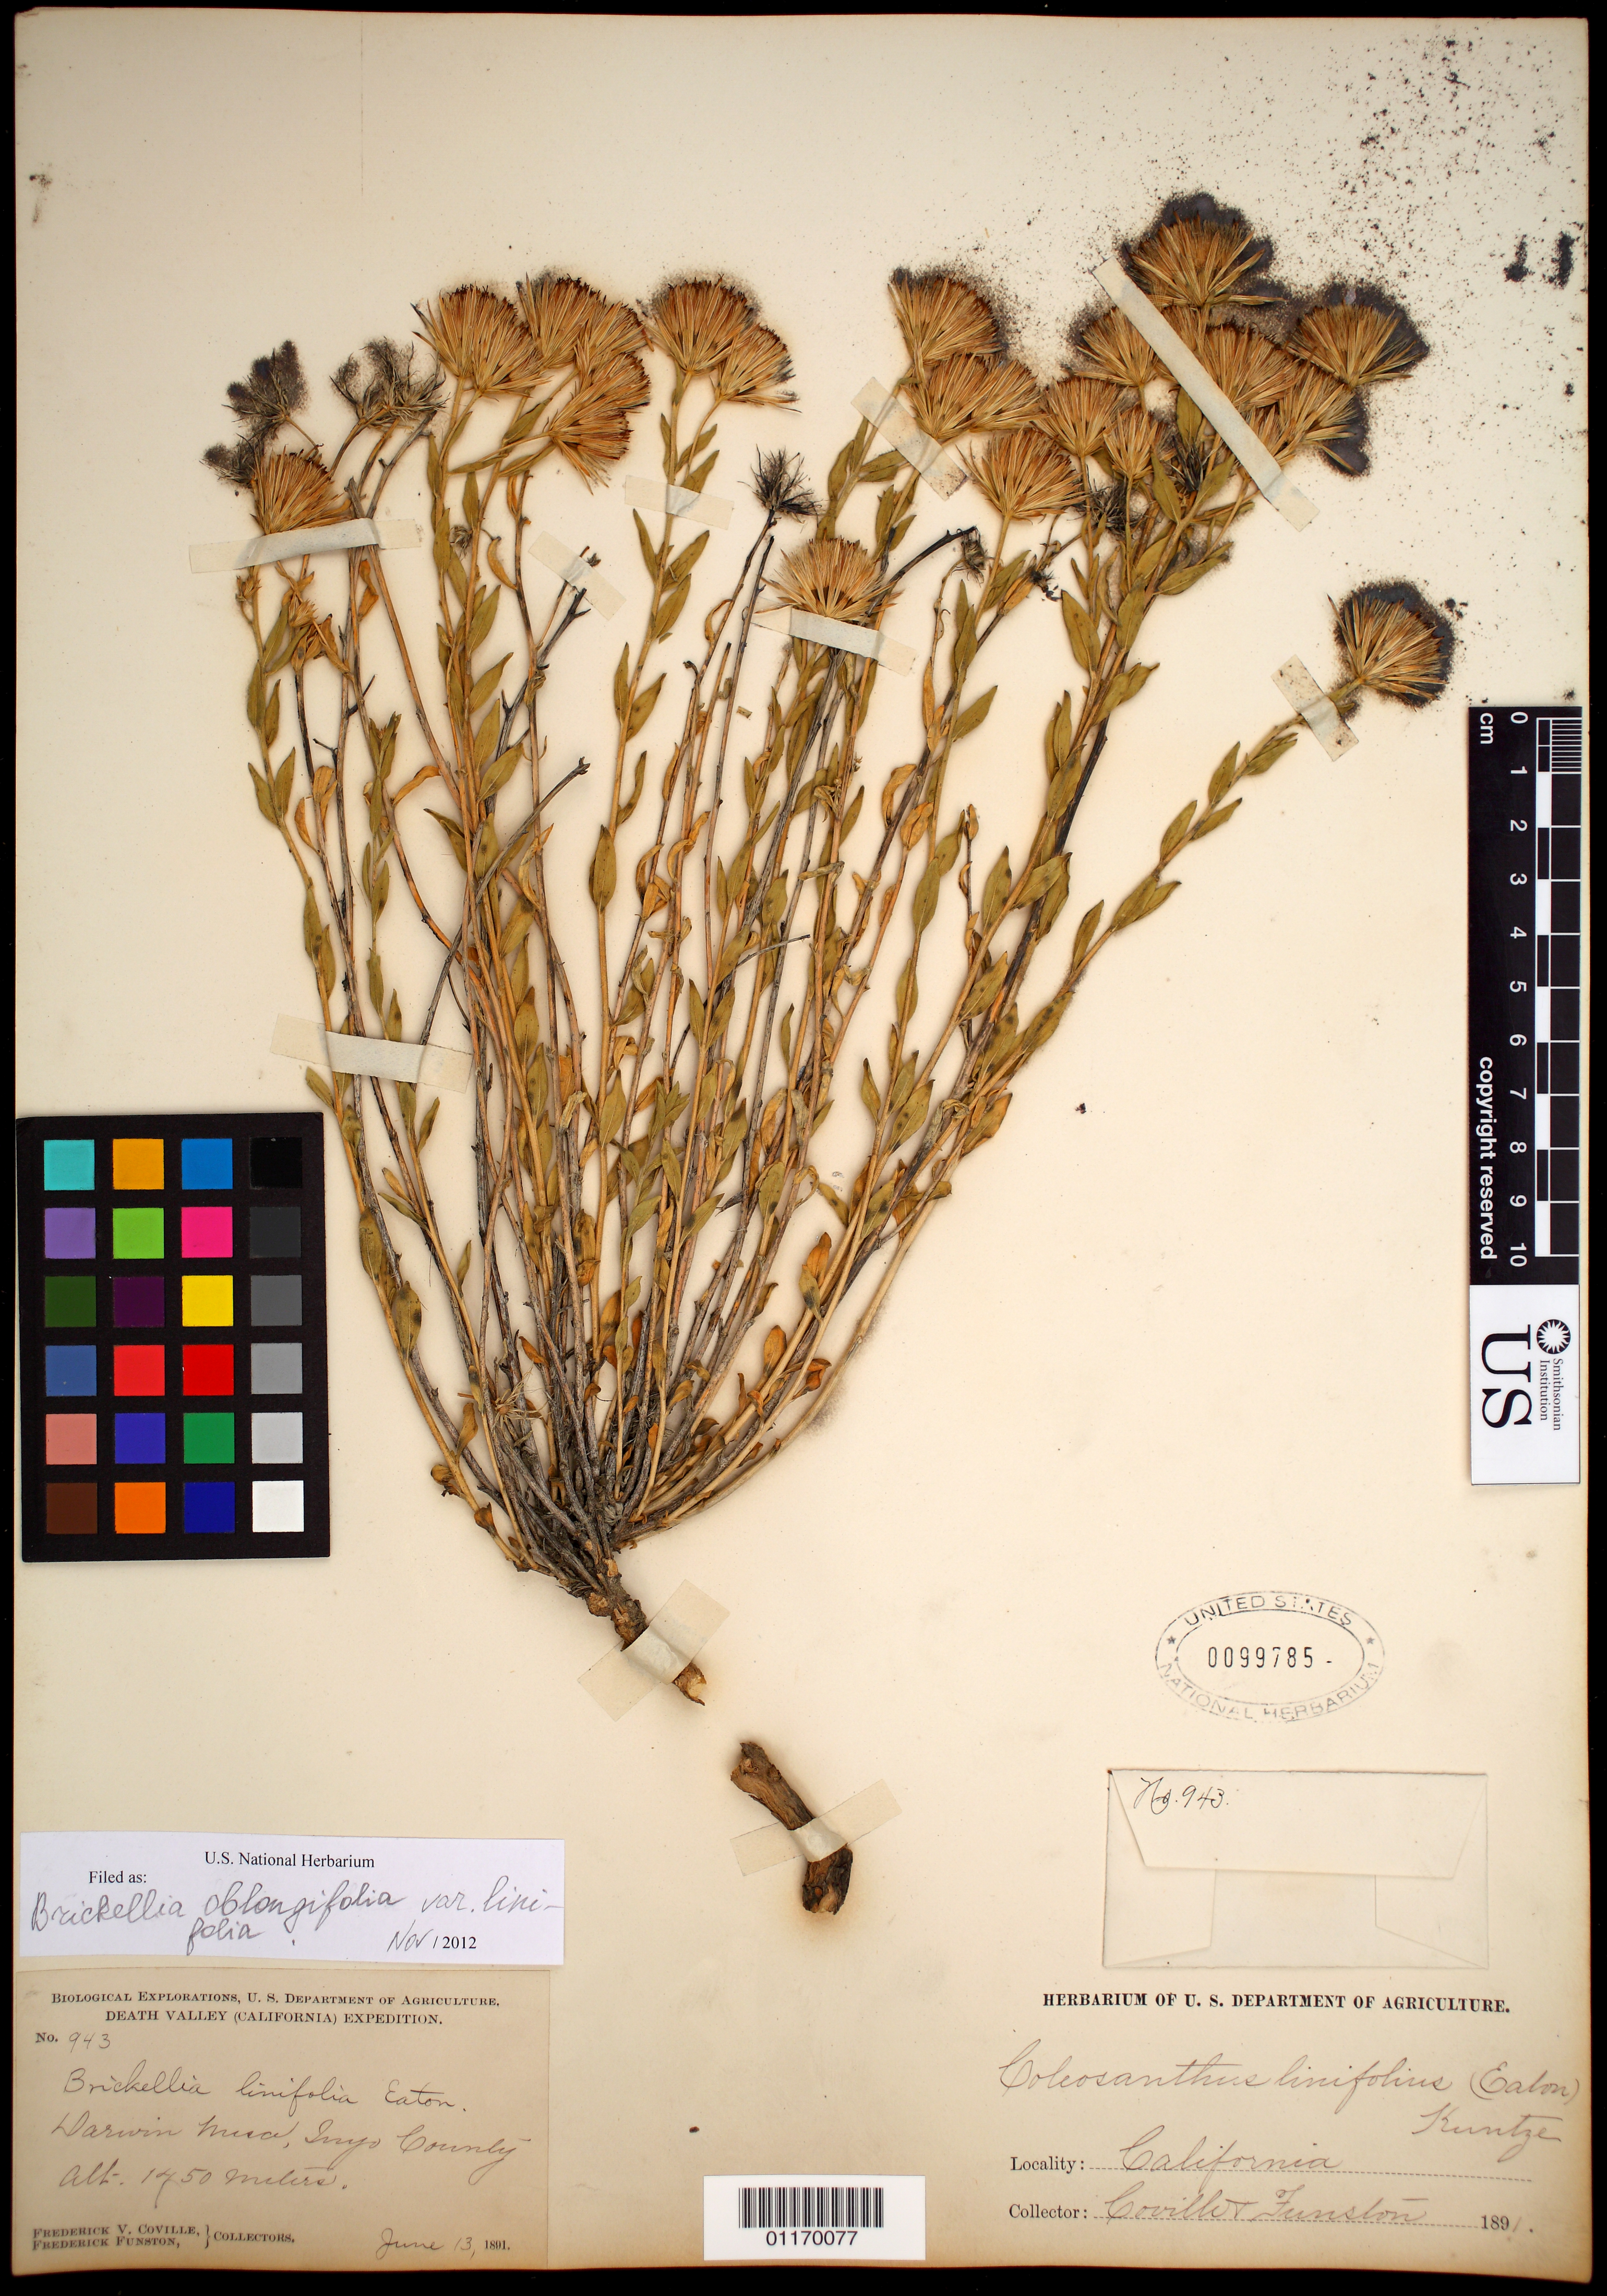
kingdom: Plantae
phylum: Tracheophyta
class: Magnoliopsida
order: Asterales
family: Asteraceae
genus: Brickellia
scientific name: Brickellia oblongifolia var. linifolia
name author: (D.C. Eaton) B.L. Rob.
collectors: F. V. Coville & F. Funston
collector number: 943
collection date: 1891-06-13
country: United States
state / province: California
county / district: Inyo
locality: Darwin Mesa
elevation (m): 1450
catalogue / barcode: US 99785